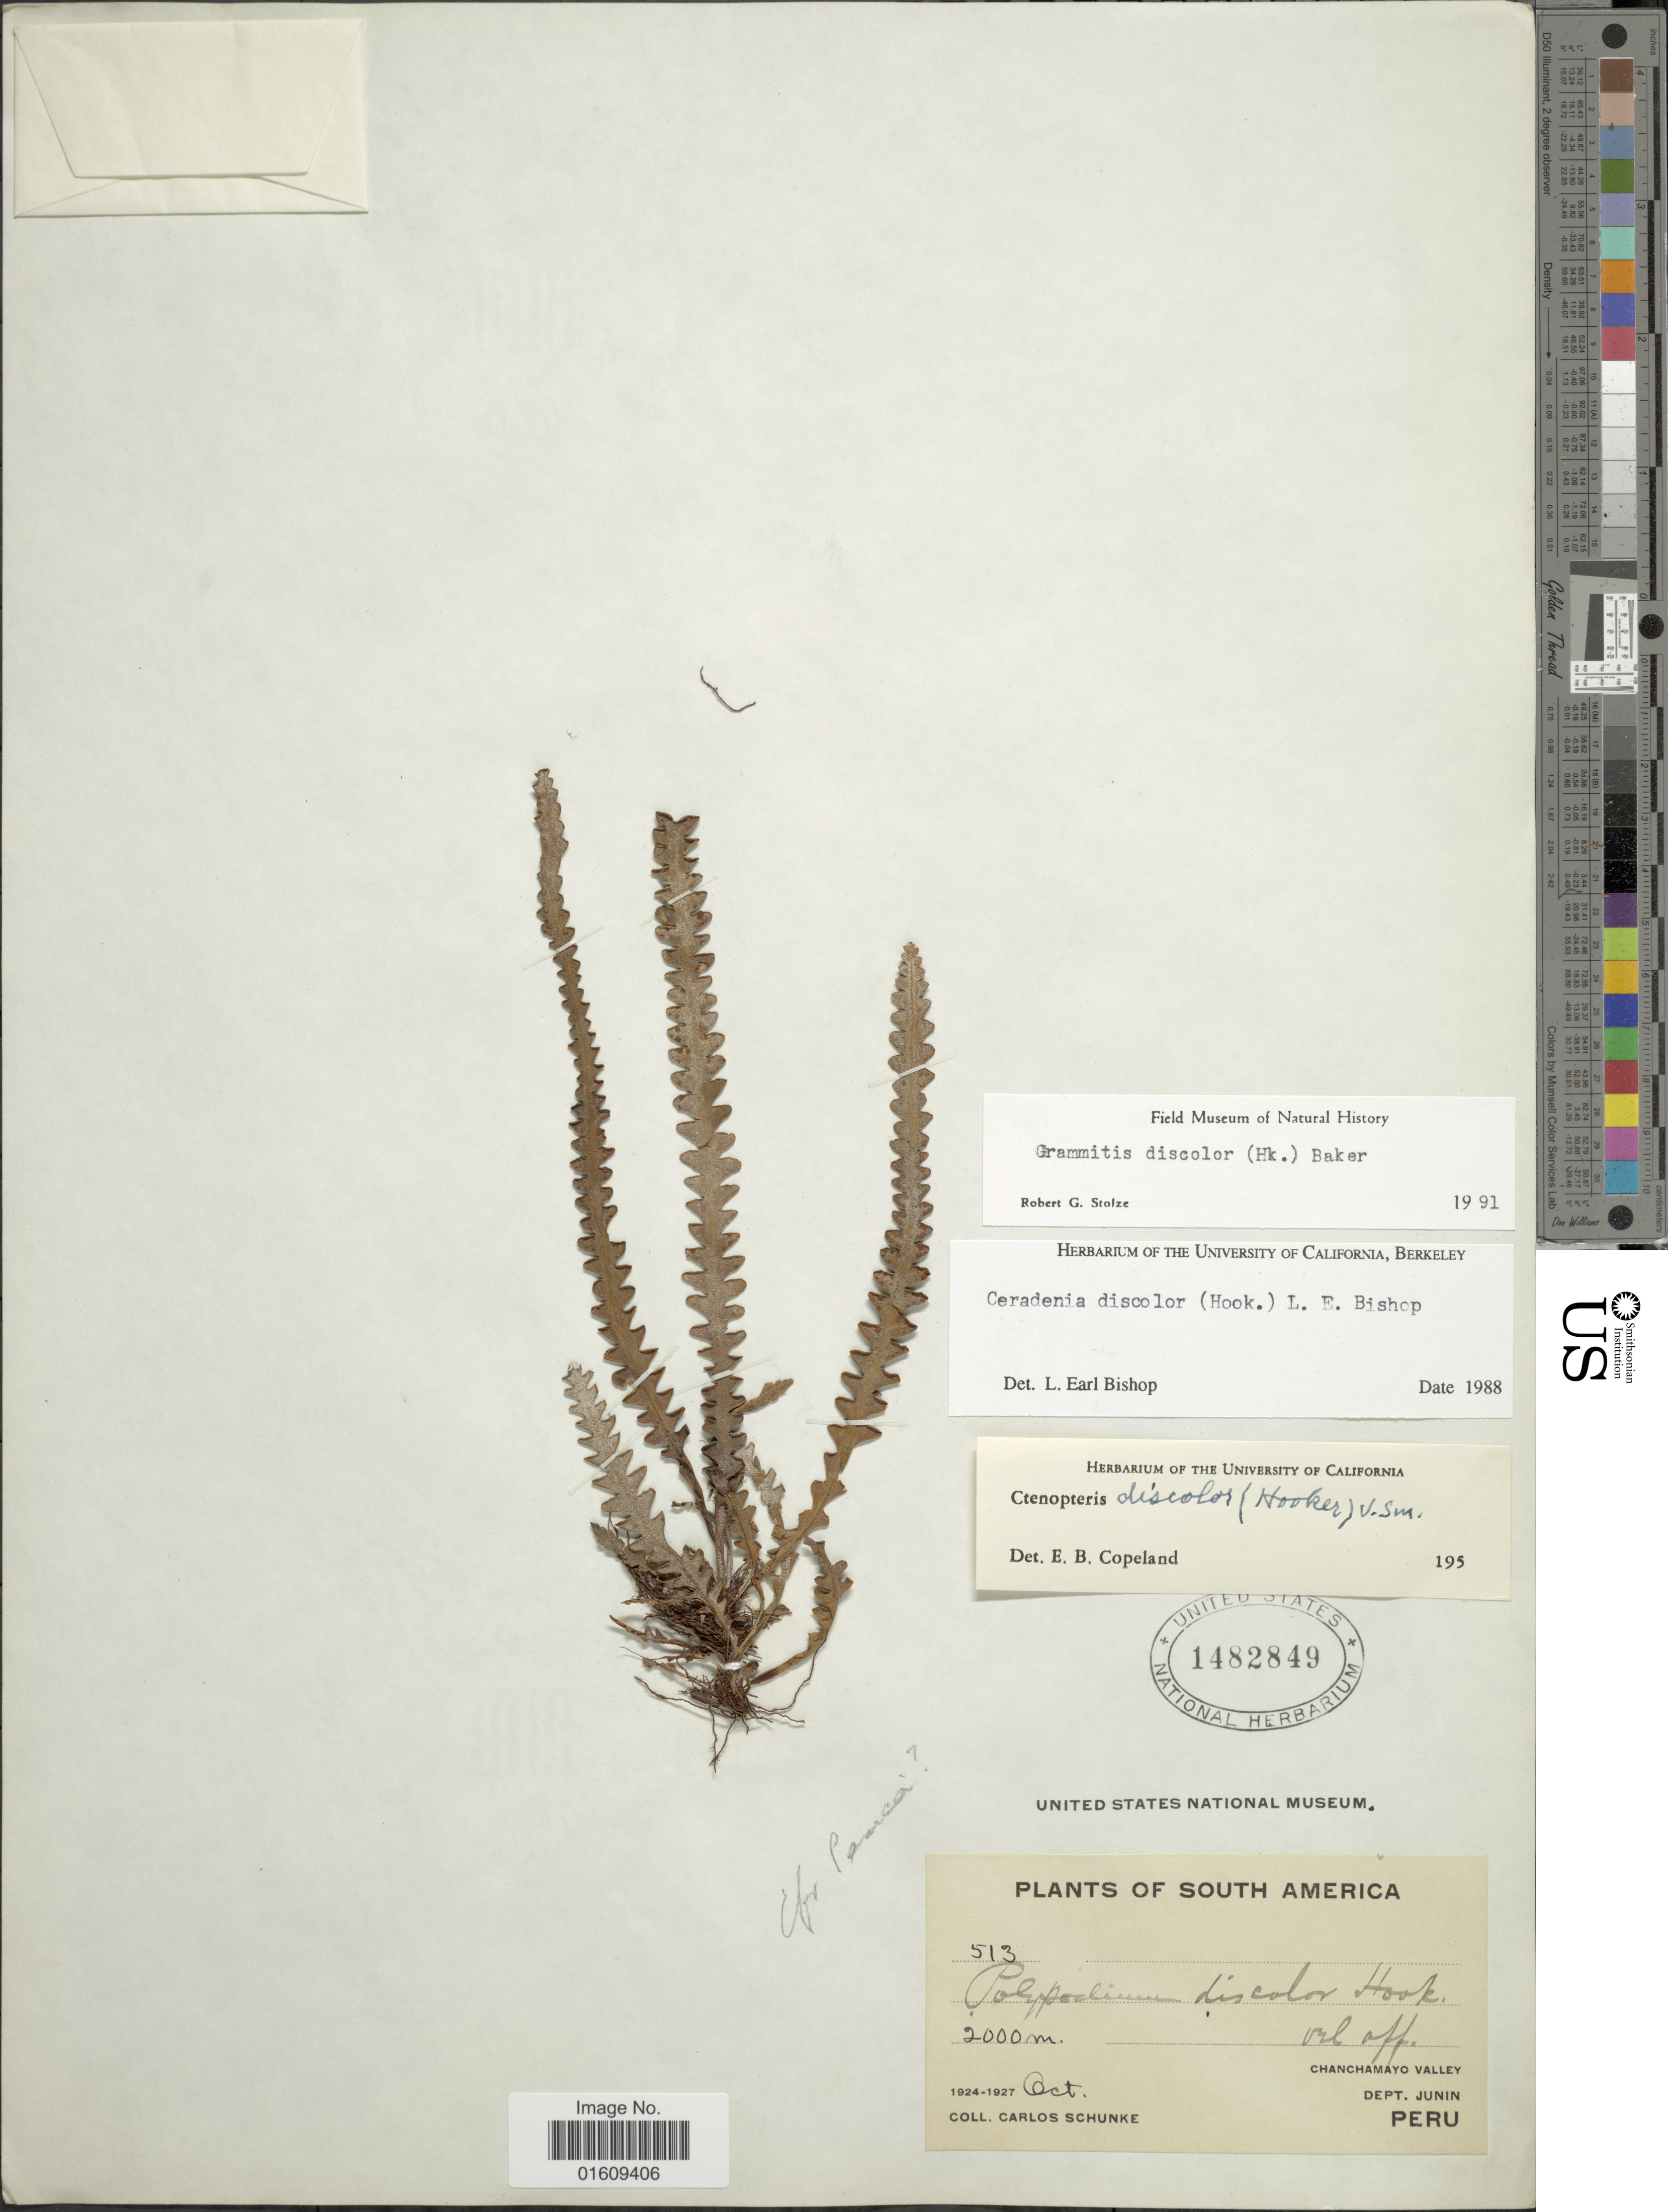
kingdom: Plantae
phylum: Tracheophyta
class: Polypodiopsida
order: Polypodiales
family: Polypodiaceae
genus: Ceradenia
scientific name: Ceradenia discolor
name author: (Hook.) L.E. Bishop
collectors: C. Schunke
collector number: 513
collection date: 1924-10/1927-10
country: Peru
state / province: Junín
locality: South America, Chanchamayo Valley, Dept. Junin, Peru.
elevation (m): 2000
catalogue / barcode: US 1482849